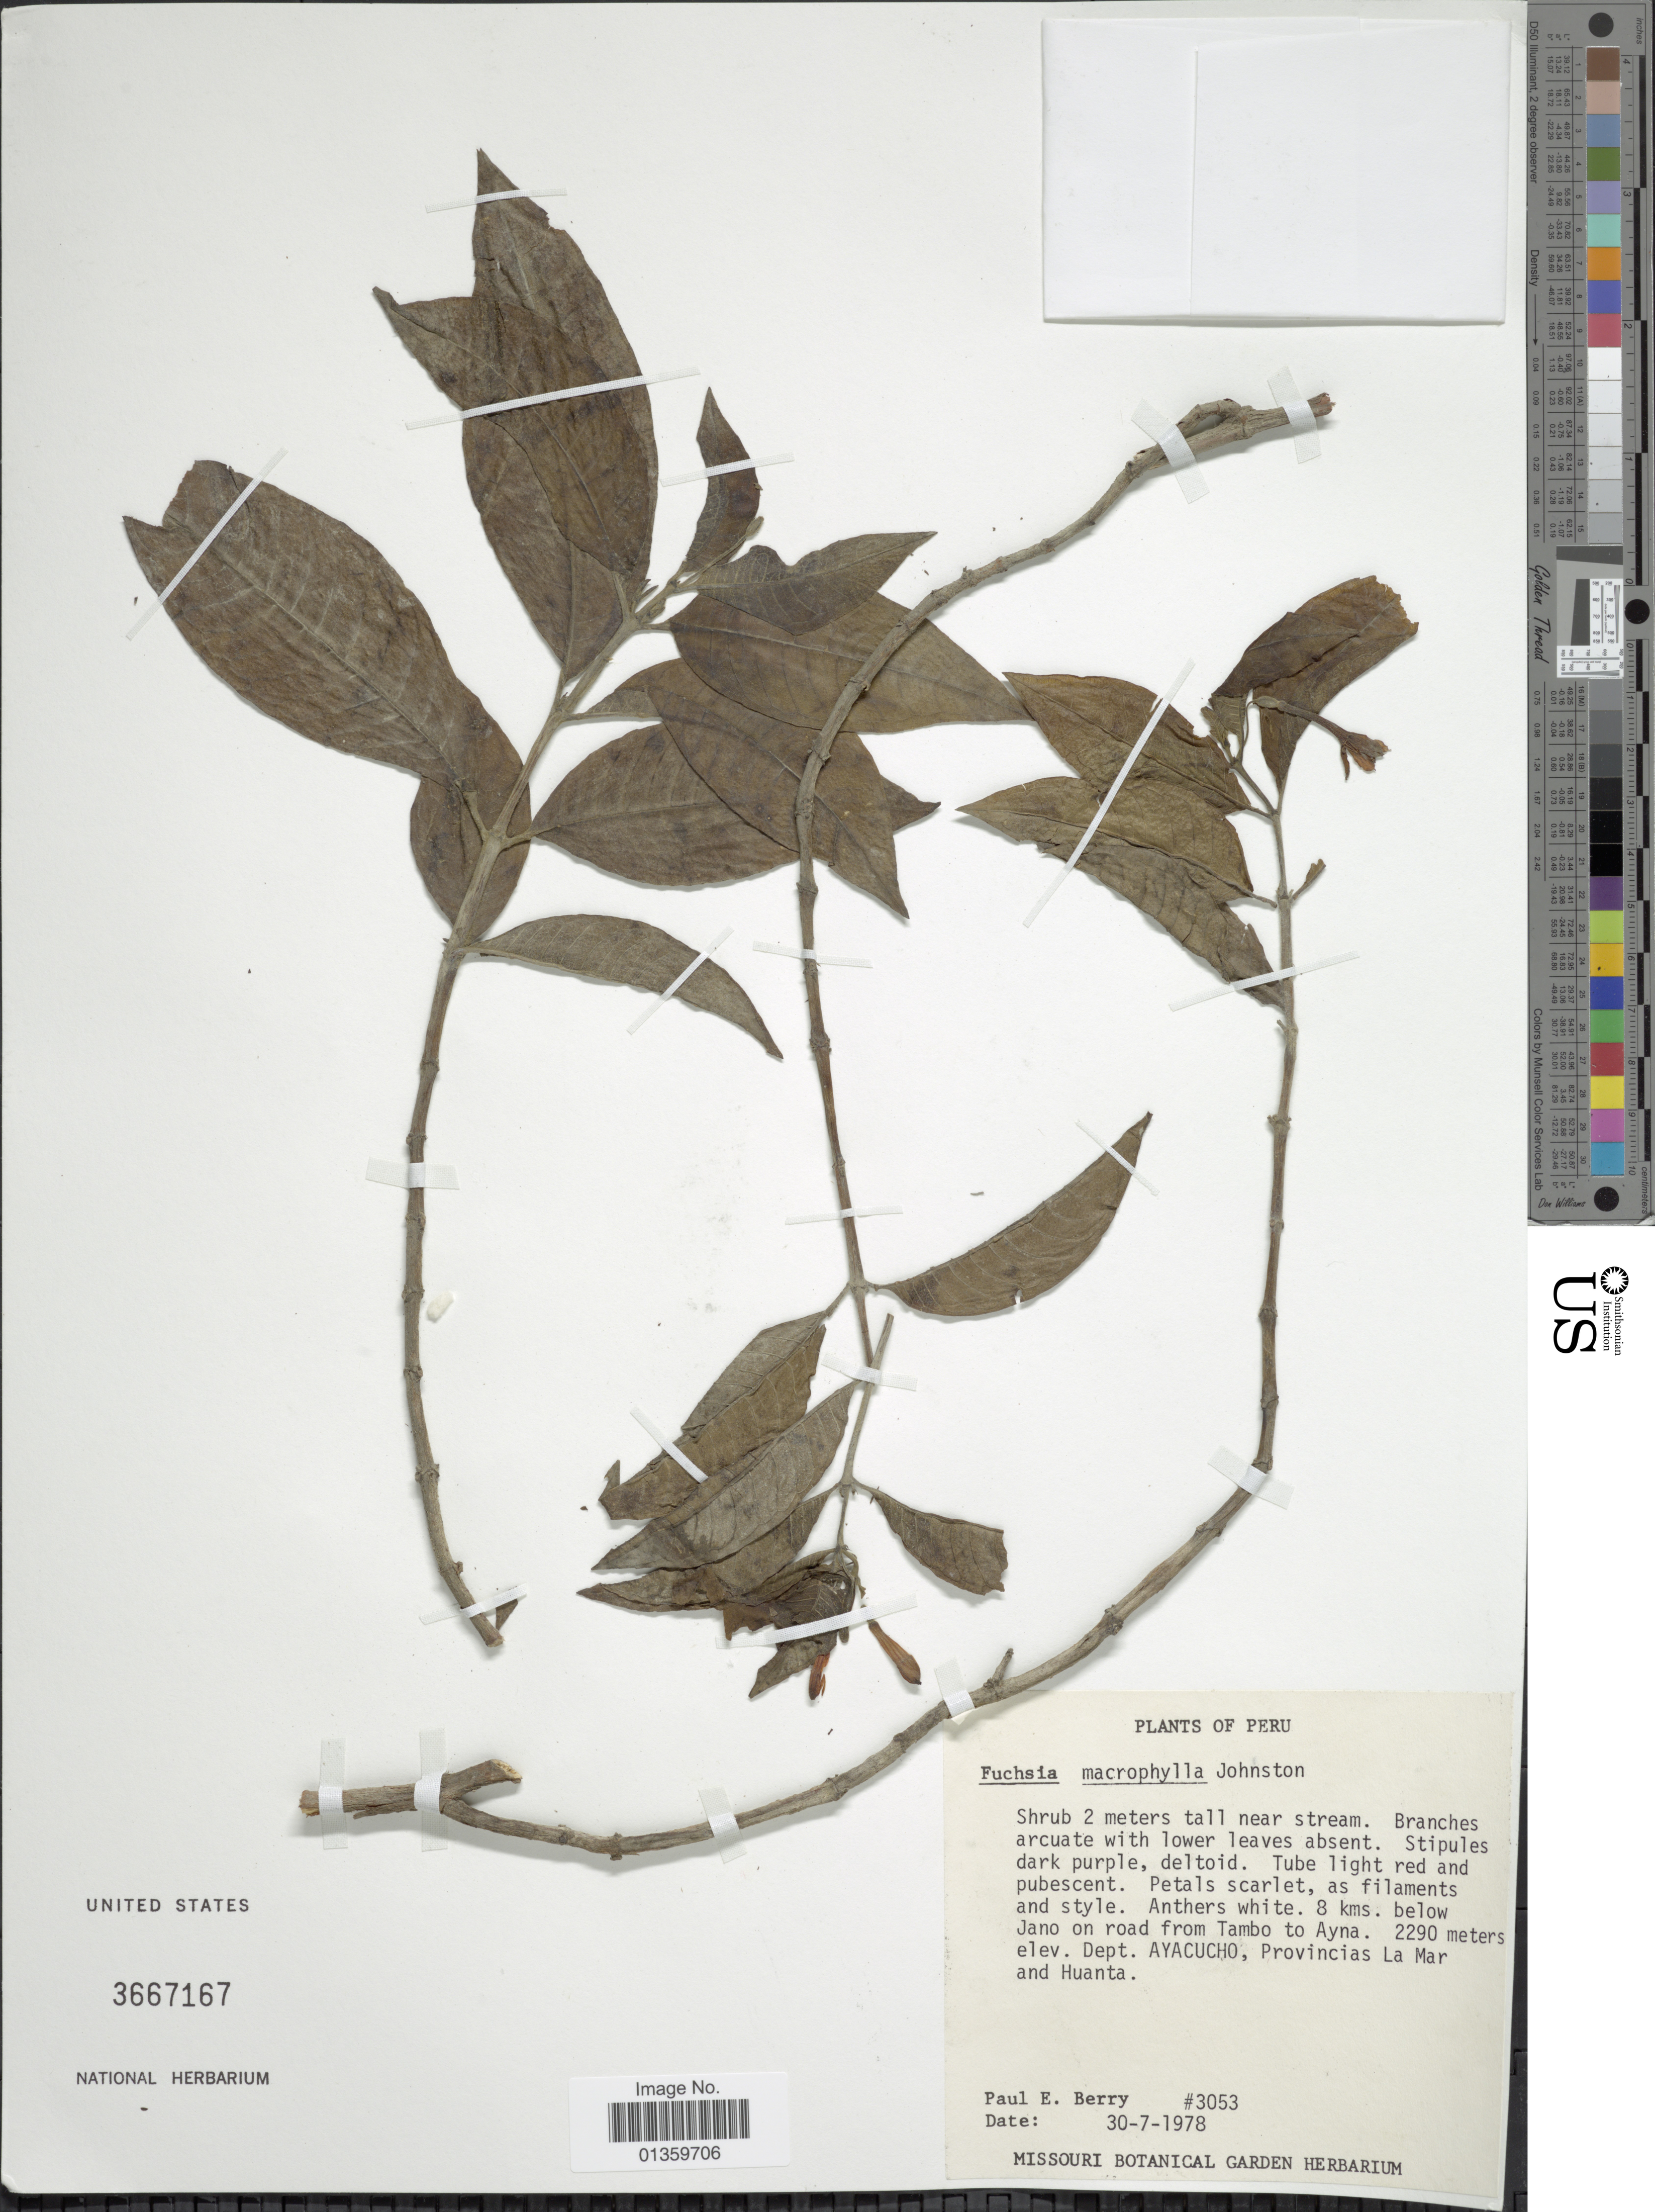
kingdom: Plantae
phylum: Tracheophyta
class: Magnoliopsida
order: Myrtales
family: Onagraceae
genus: Fuchsia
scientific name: Fuchsia macrophylla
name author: I.M. Johnst.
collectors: P. E. Berry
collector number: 3053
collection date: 1978-07-30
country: Peru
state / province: Ayacucho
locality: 8 kms. below Jano on road fromTambo to Ayna. Provincias La Mar and Huanta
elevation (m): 2290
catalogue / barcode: US 3667167